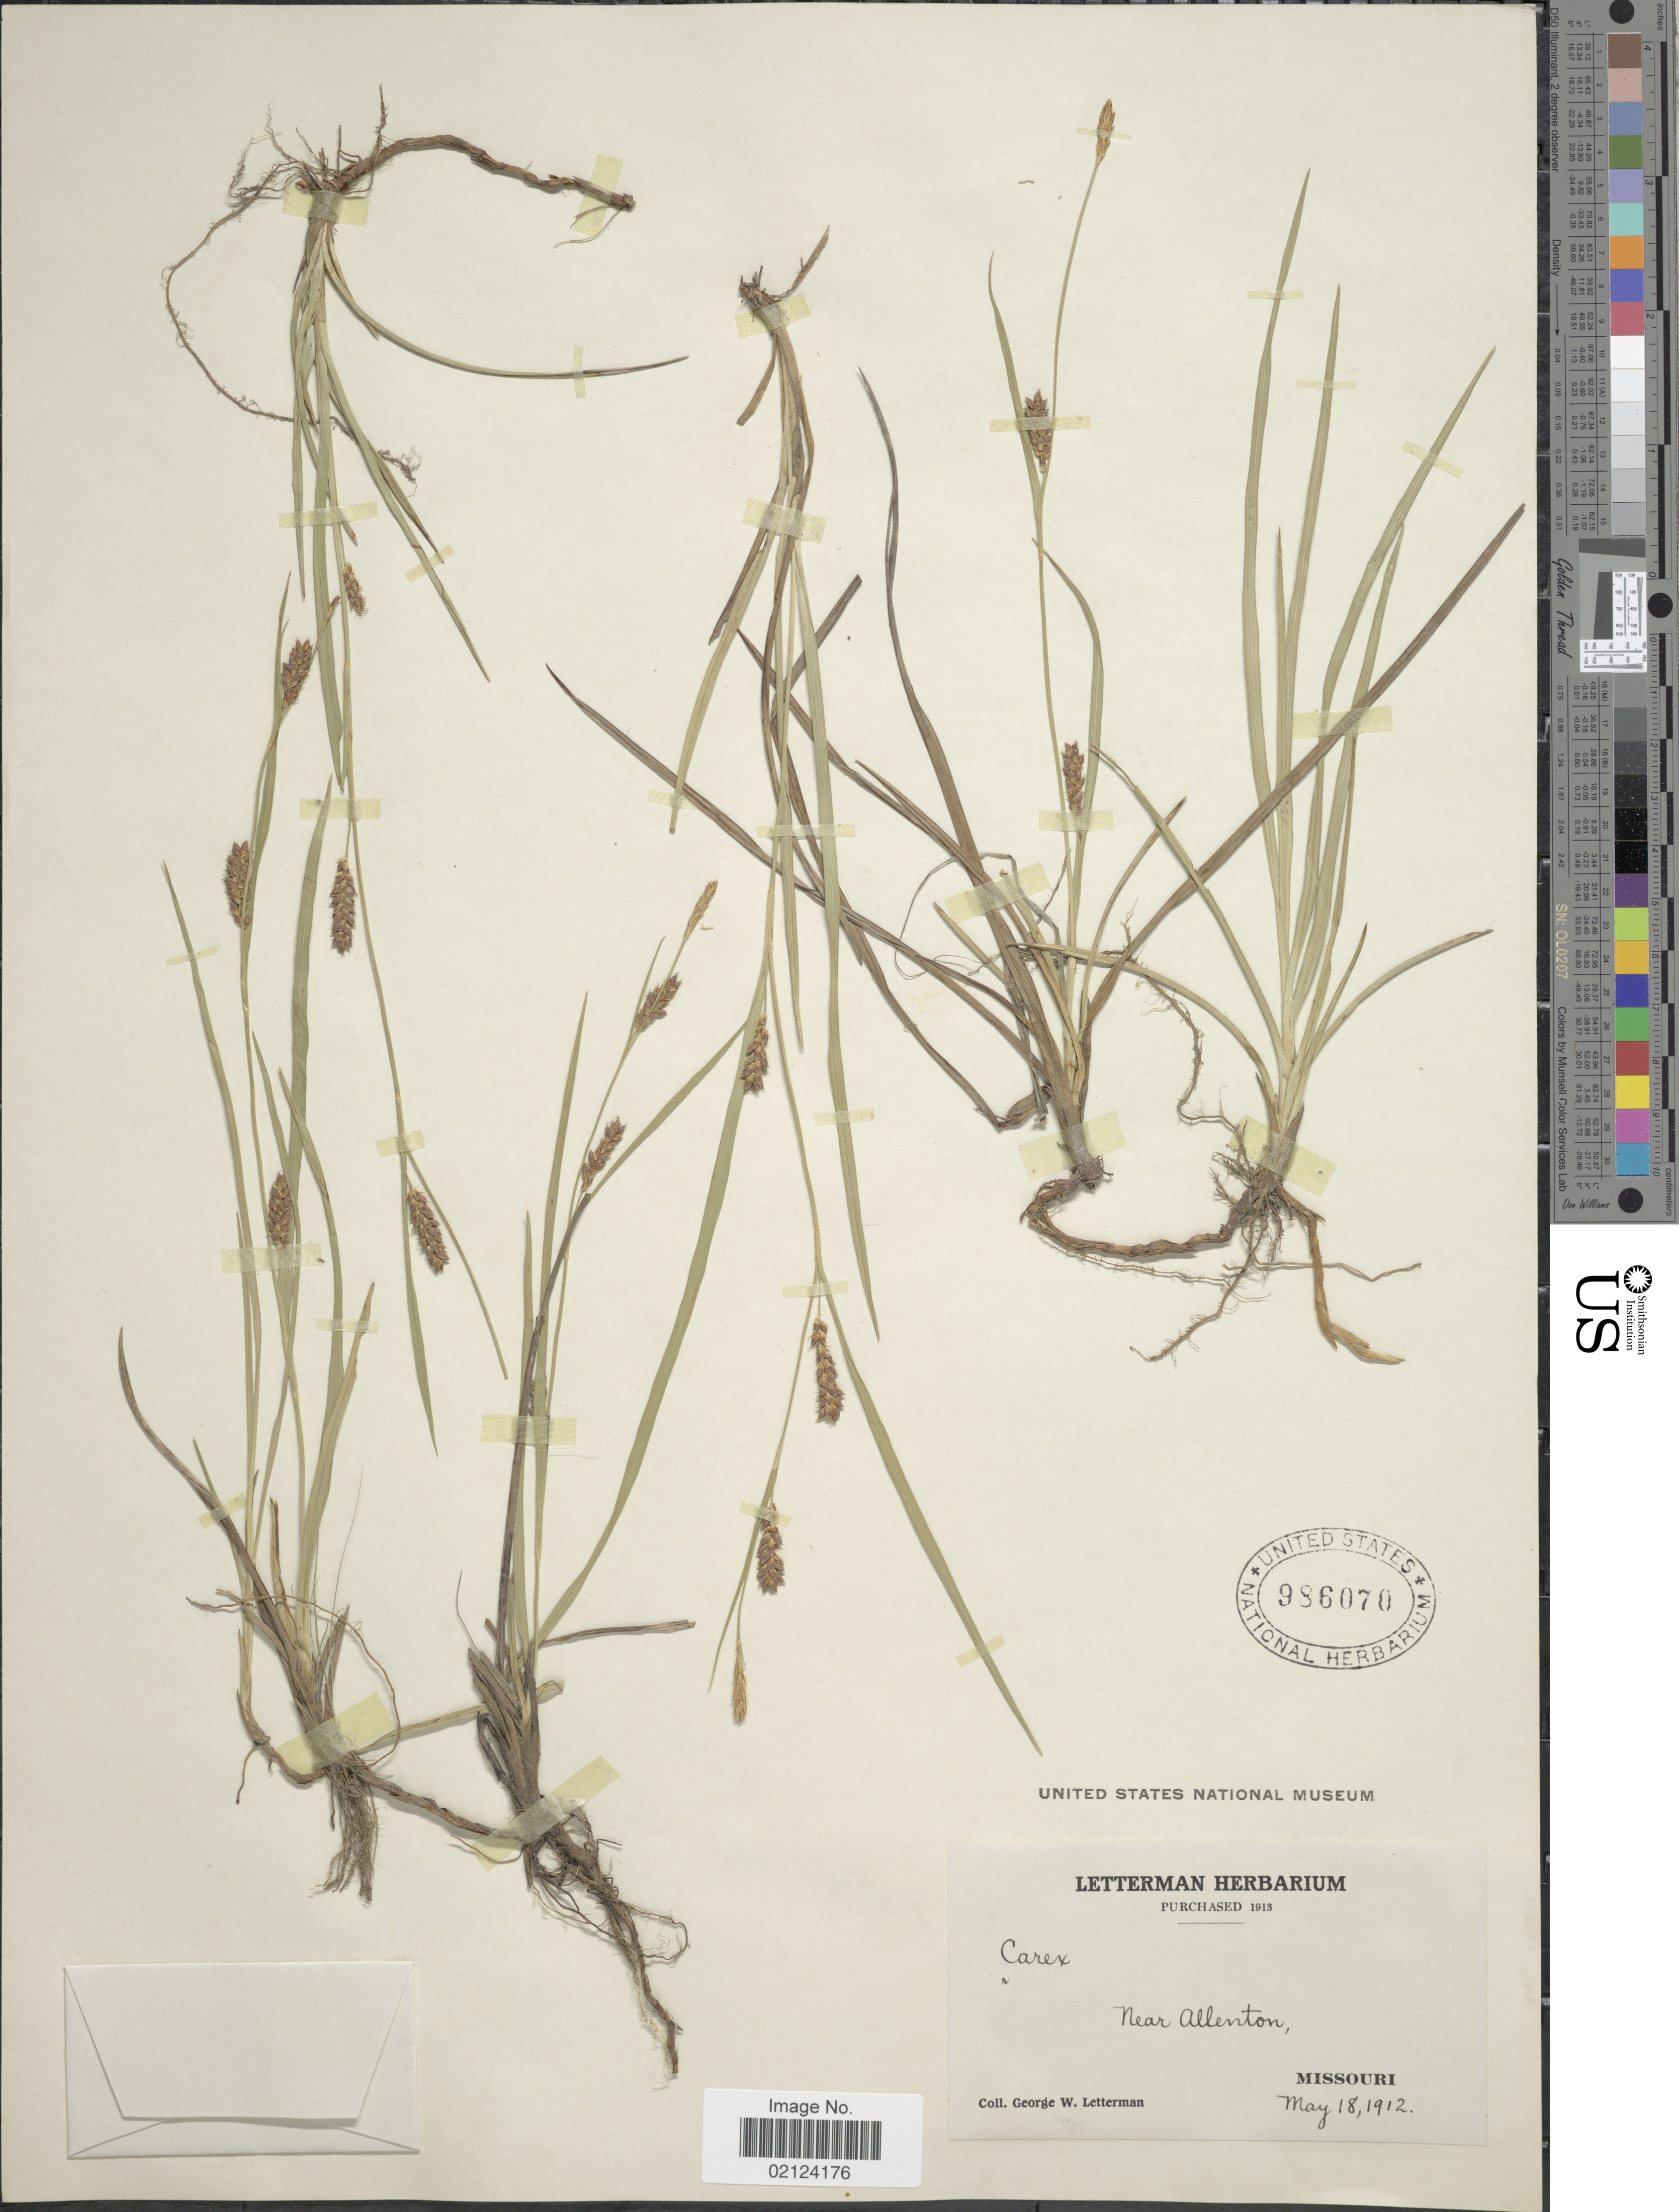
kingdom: Plantae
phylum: Tracheophyta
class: Liliopsida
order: Poales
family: Cyperaceae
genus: Carex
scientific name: Carex meadii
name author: Dewey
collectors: G. W. Letterman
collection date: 1912-05-18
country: United States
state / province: Missouri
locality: Near Allenton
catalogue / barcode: US 986070